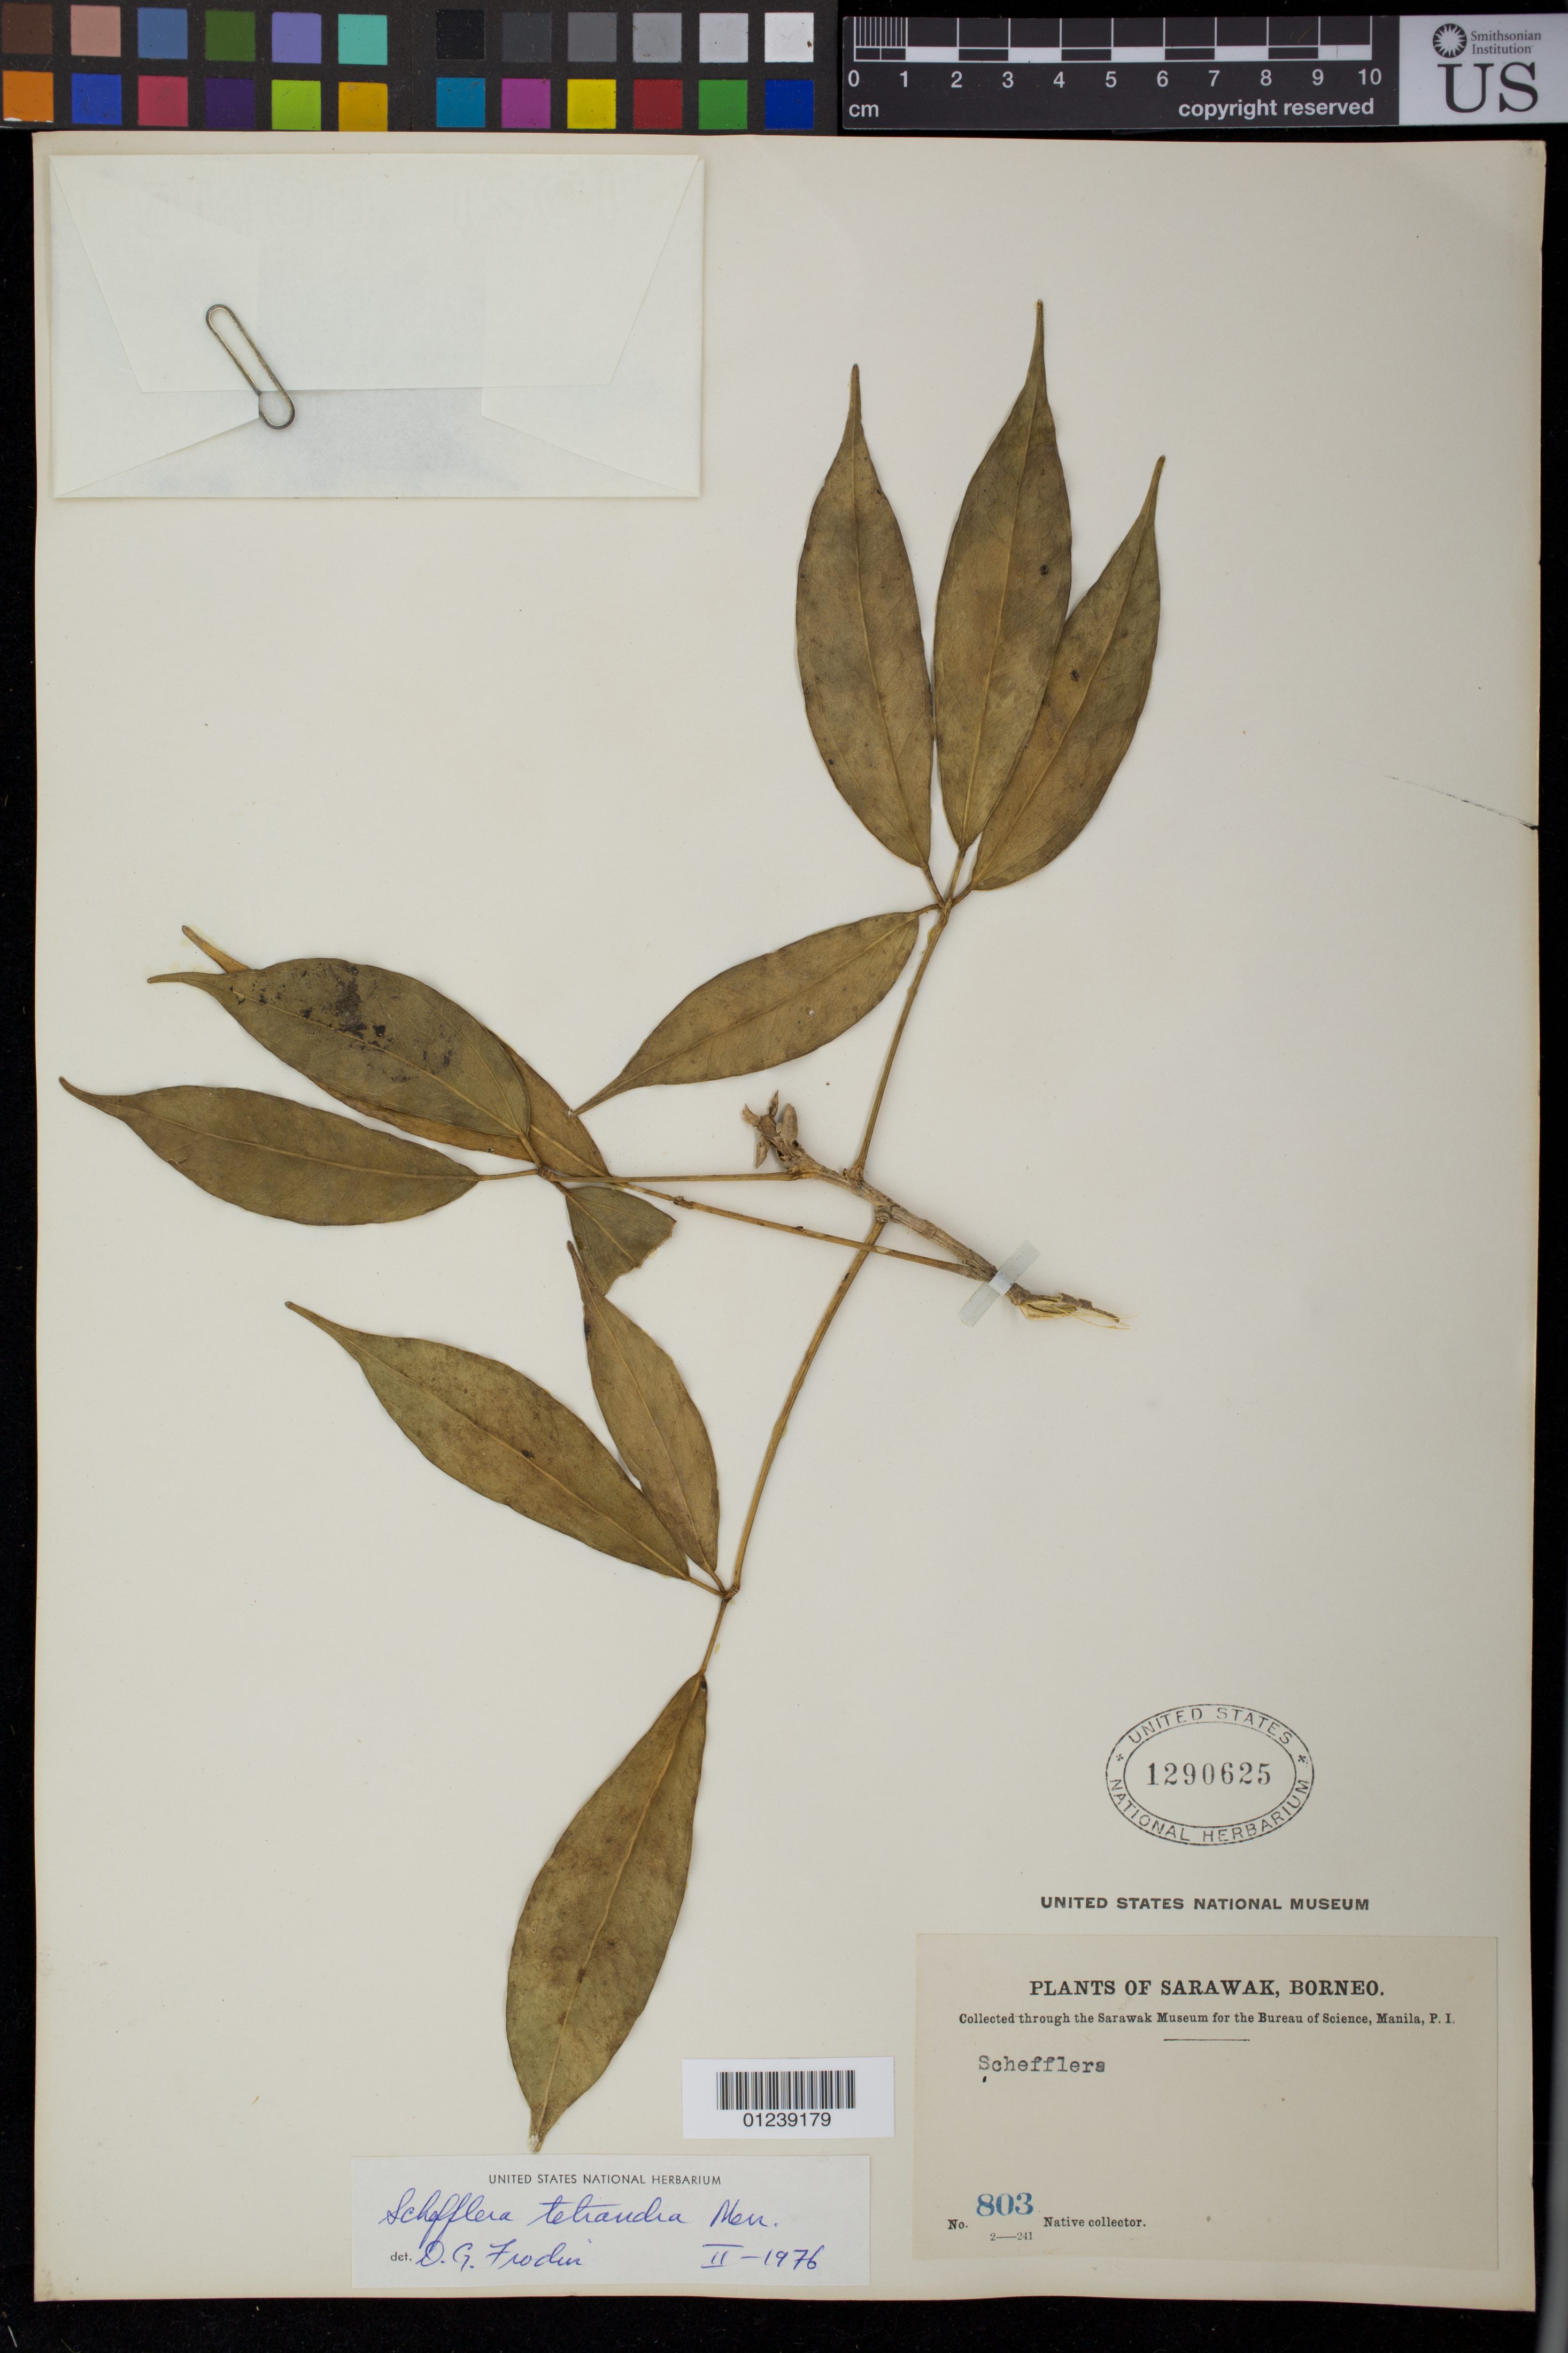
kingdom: Plantae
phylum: Tracheophyta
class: Magnoliopsida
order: Apiales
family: Araliaceae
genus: Heptapleurum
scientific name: Heptapleurum tetrandrum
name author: (Merr.) G. M. Plunkett & Lowry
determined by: Wagner, W. L., (BOT), Smithsonian Institution - National Museum of Natural History (UNITED STATES)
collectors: Native collector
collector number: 803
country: Malaysia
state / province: Sarawak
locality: Borneo.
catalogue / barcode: US 1290625